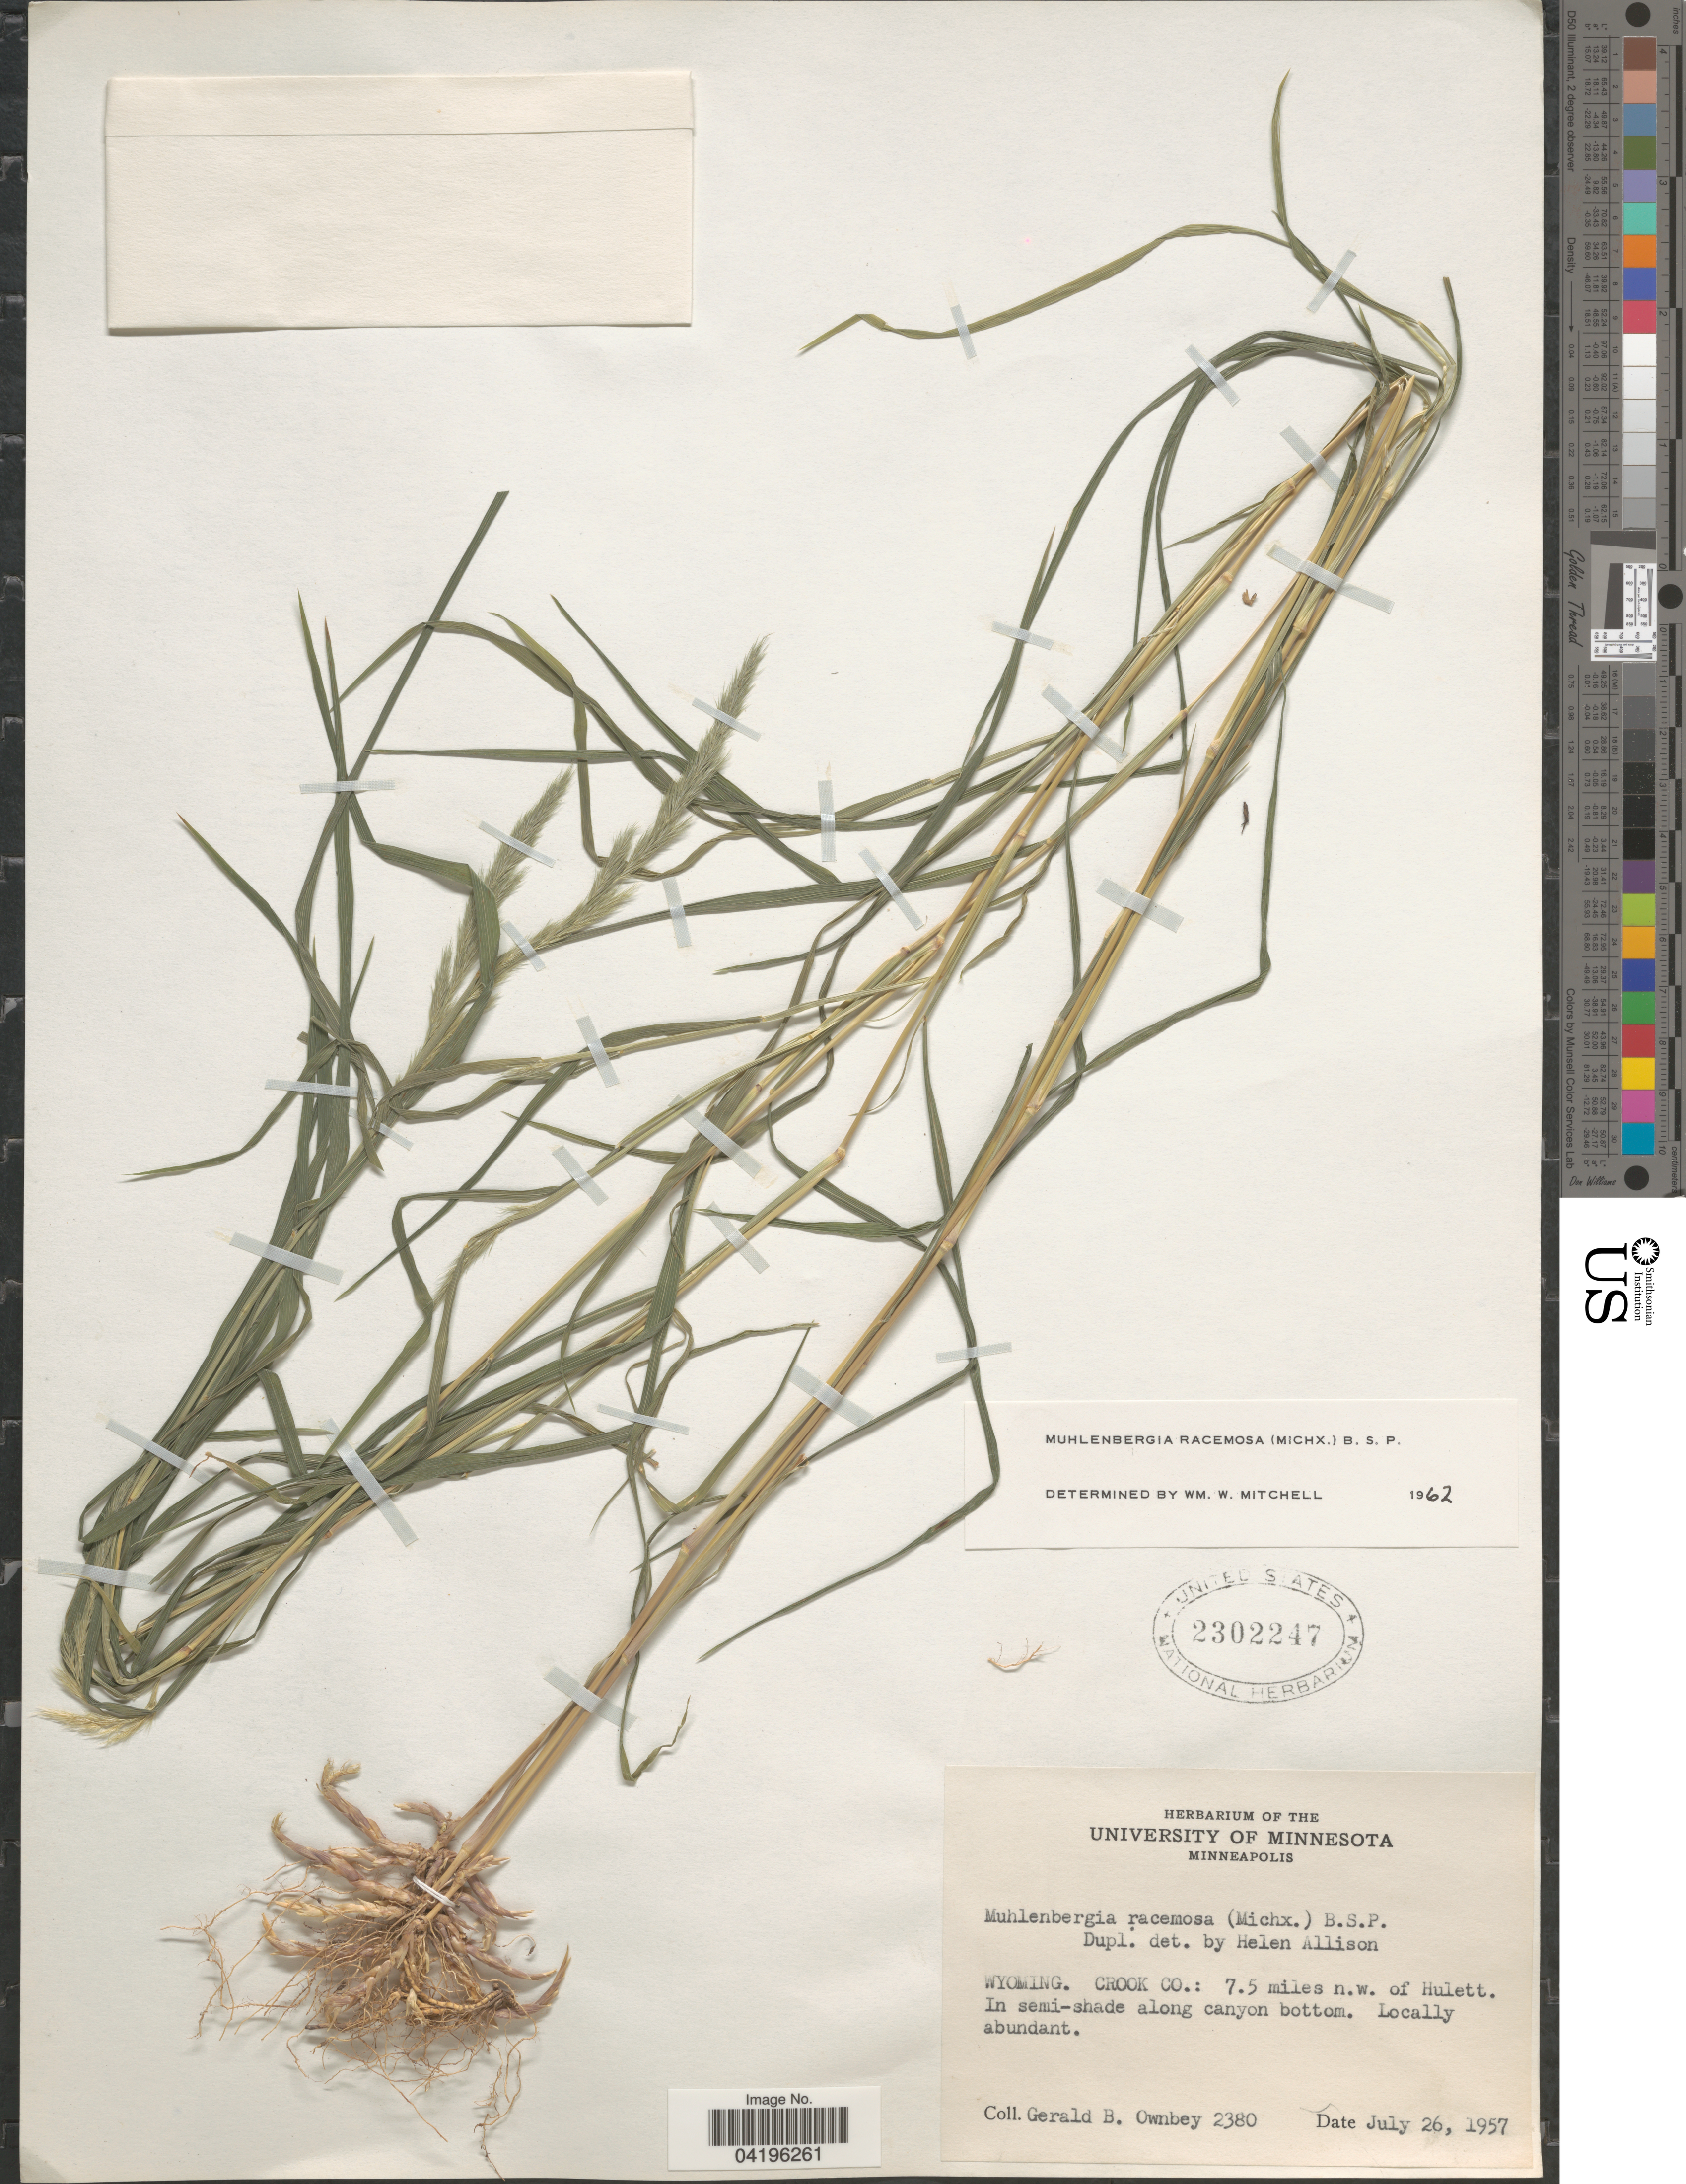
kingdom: Plantae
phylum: Tracheophyta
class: Liliopsida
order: Poales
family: Poaceae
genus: Muhlenbergia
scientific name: Muhlenbergia racemosa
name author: (Michx.) Britton et al.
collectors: G. B. Ownbey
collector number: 2380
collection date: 1957-07-26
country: United States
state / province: Wyoming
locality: Crook Co.: 7.5 miles n.w. of Hulett. In semi-shade along canyon bottom.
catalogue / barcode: US 2302247